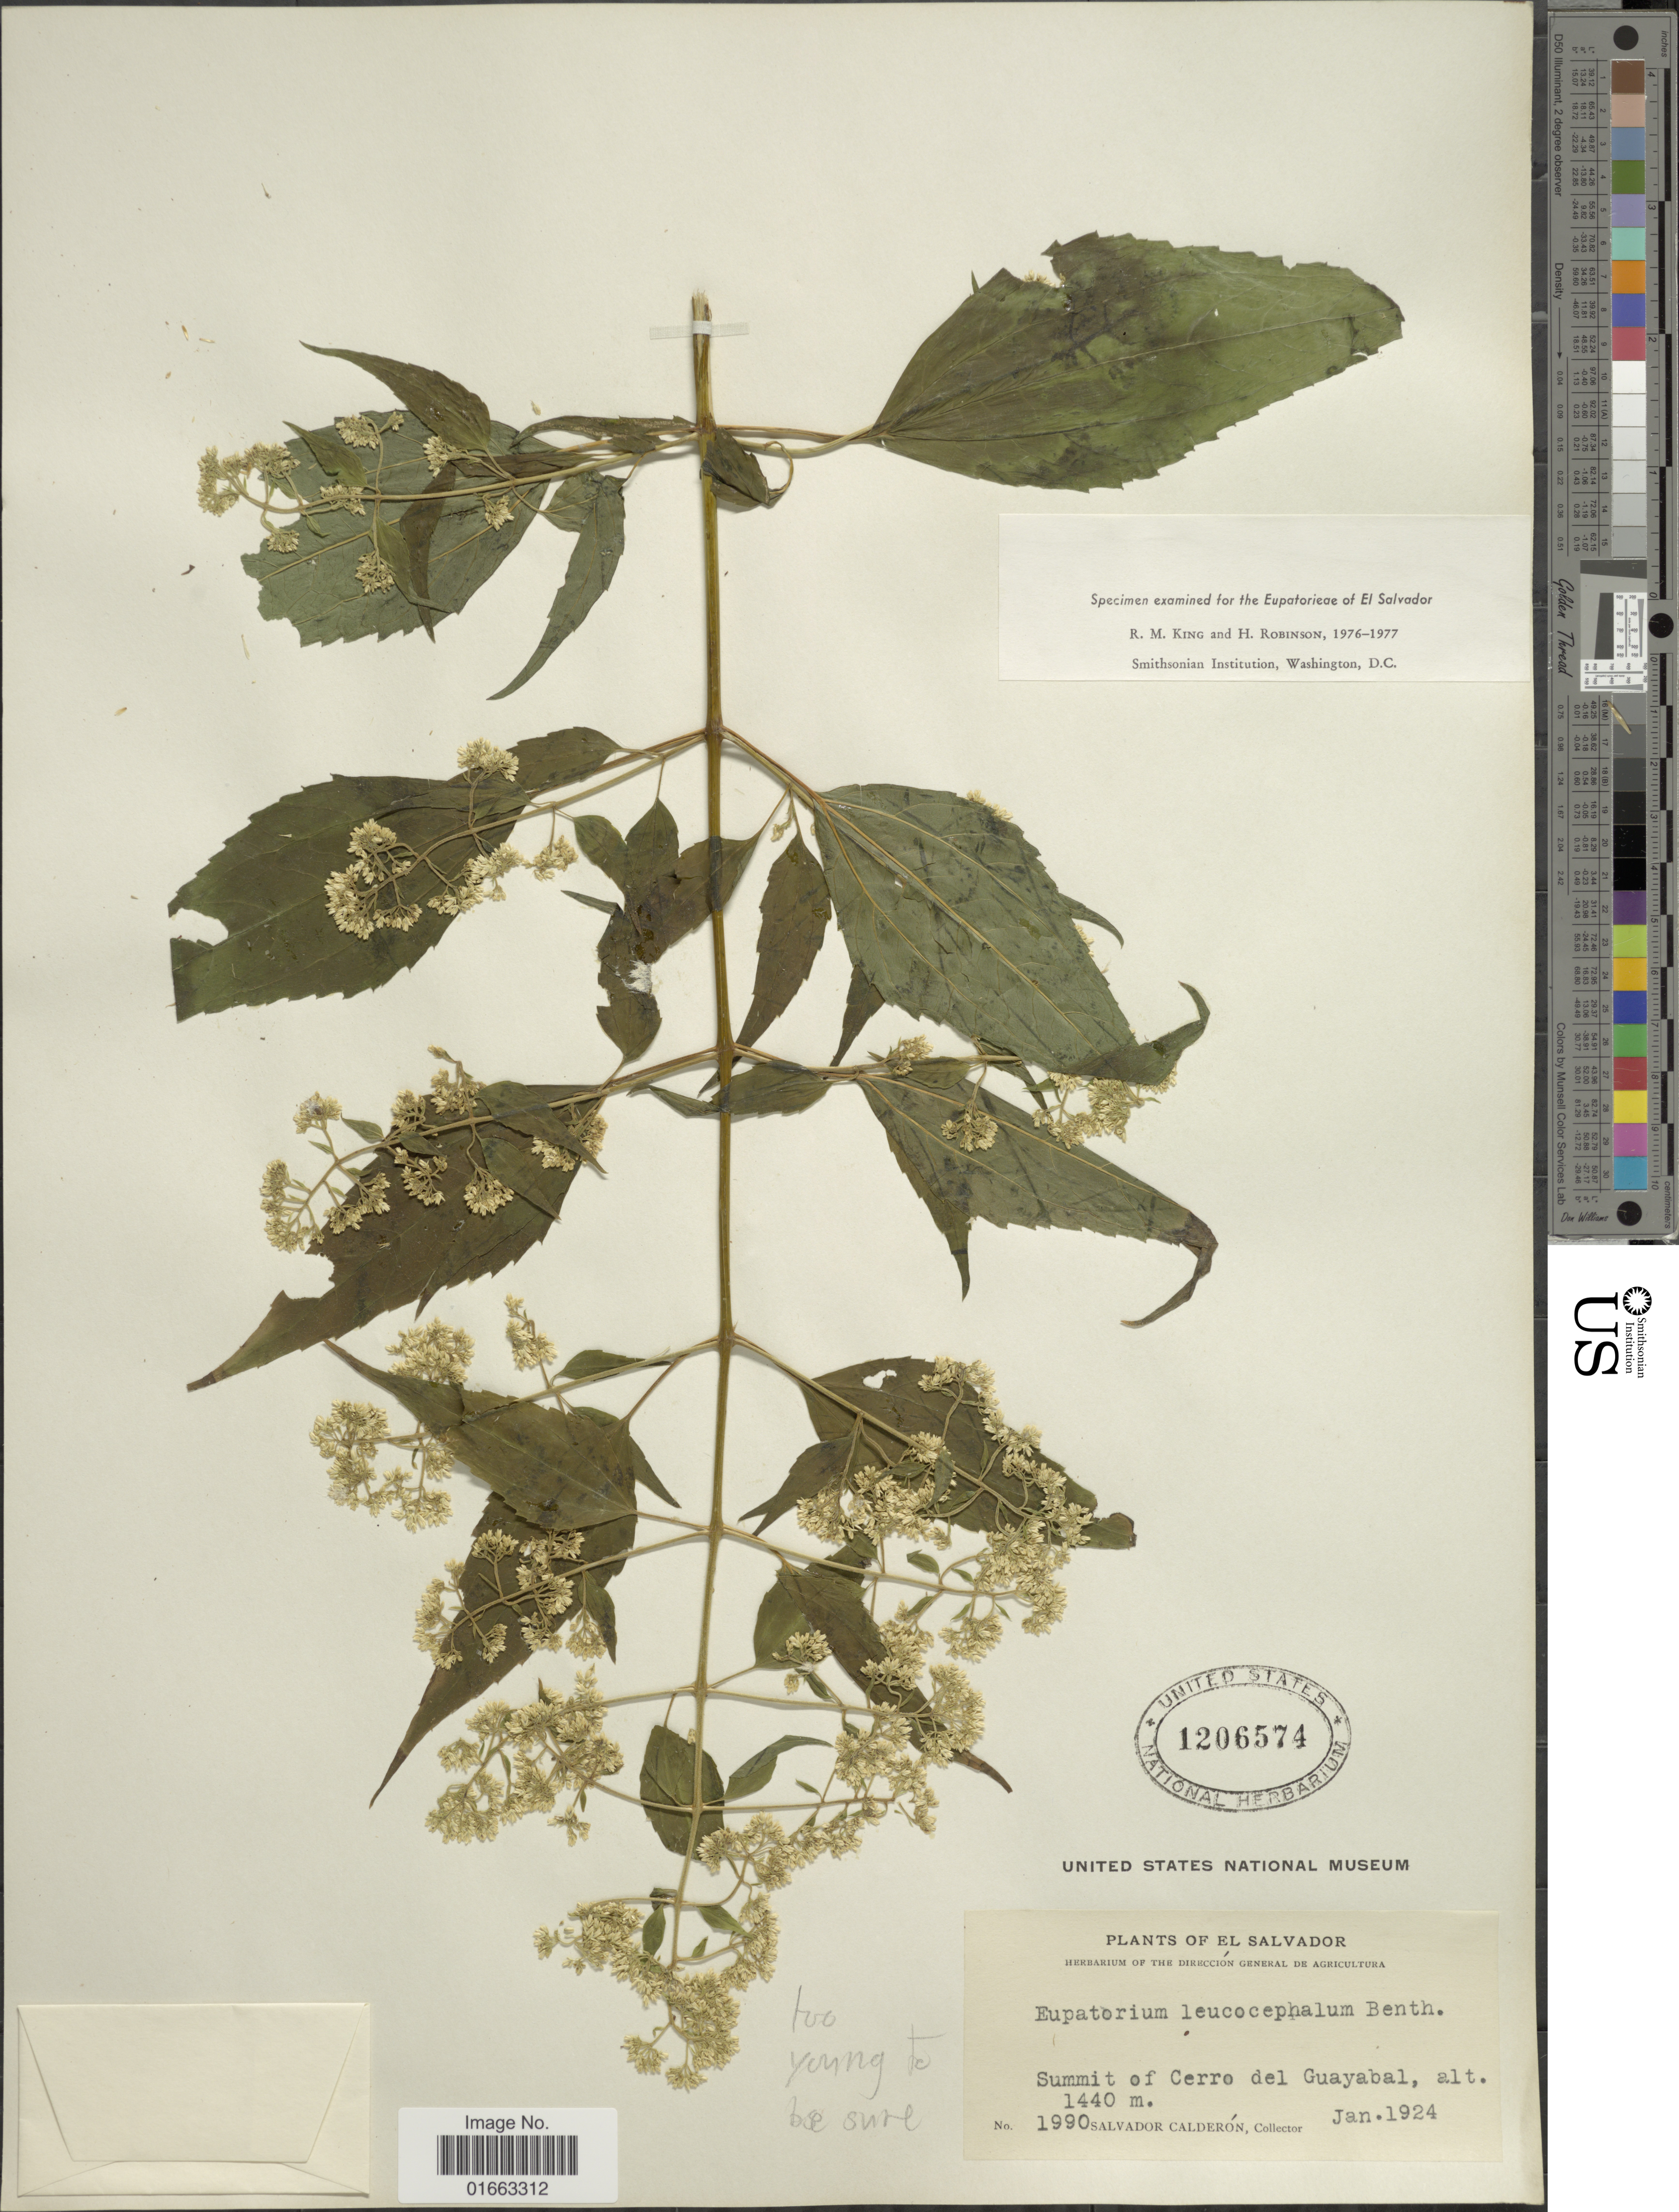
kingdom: Plantae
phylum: Tracheophyta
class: Magnoliopsida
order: Asterales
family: Asteraceae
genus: Fleischmanniopsis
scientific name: Fleischmanniopsis leucocephala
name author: (Benth.) R.M. King & H. Rob.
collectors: S. Calderón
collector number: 1990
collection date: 1924-01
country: El Salvador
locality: Summit of Cerro del Guayabal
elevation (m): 1440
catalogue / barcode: US 1206574